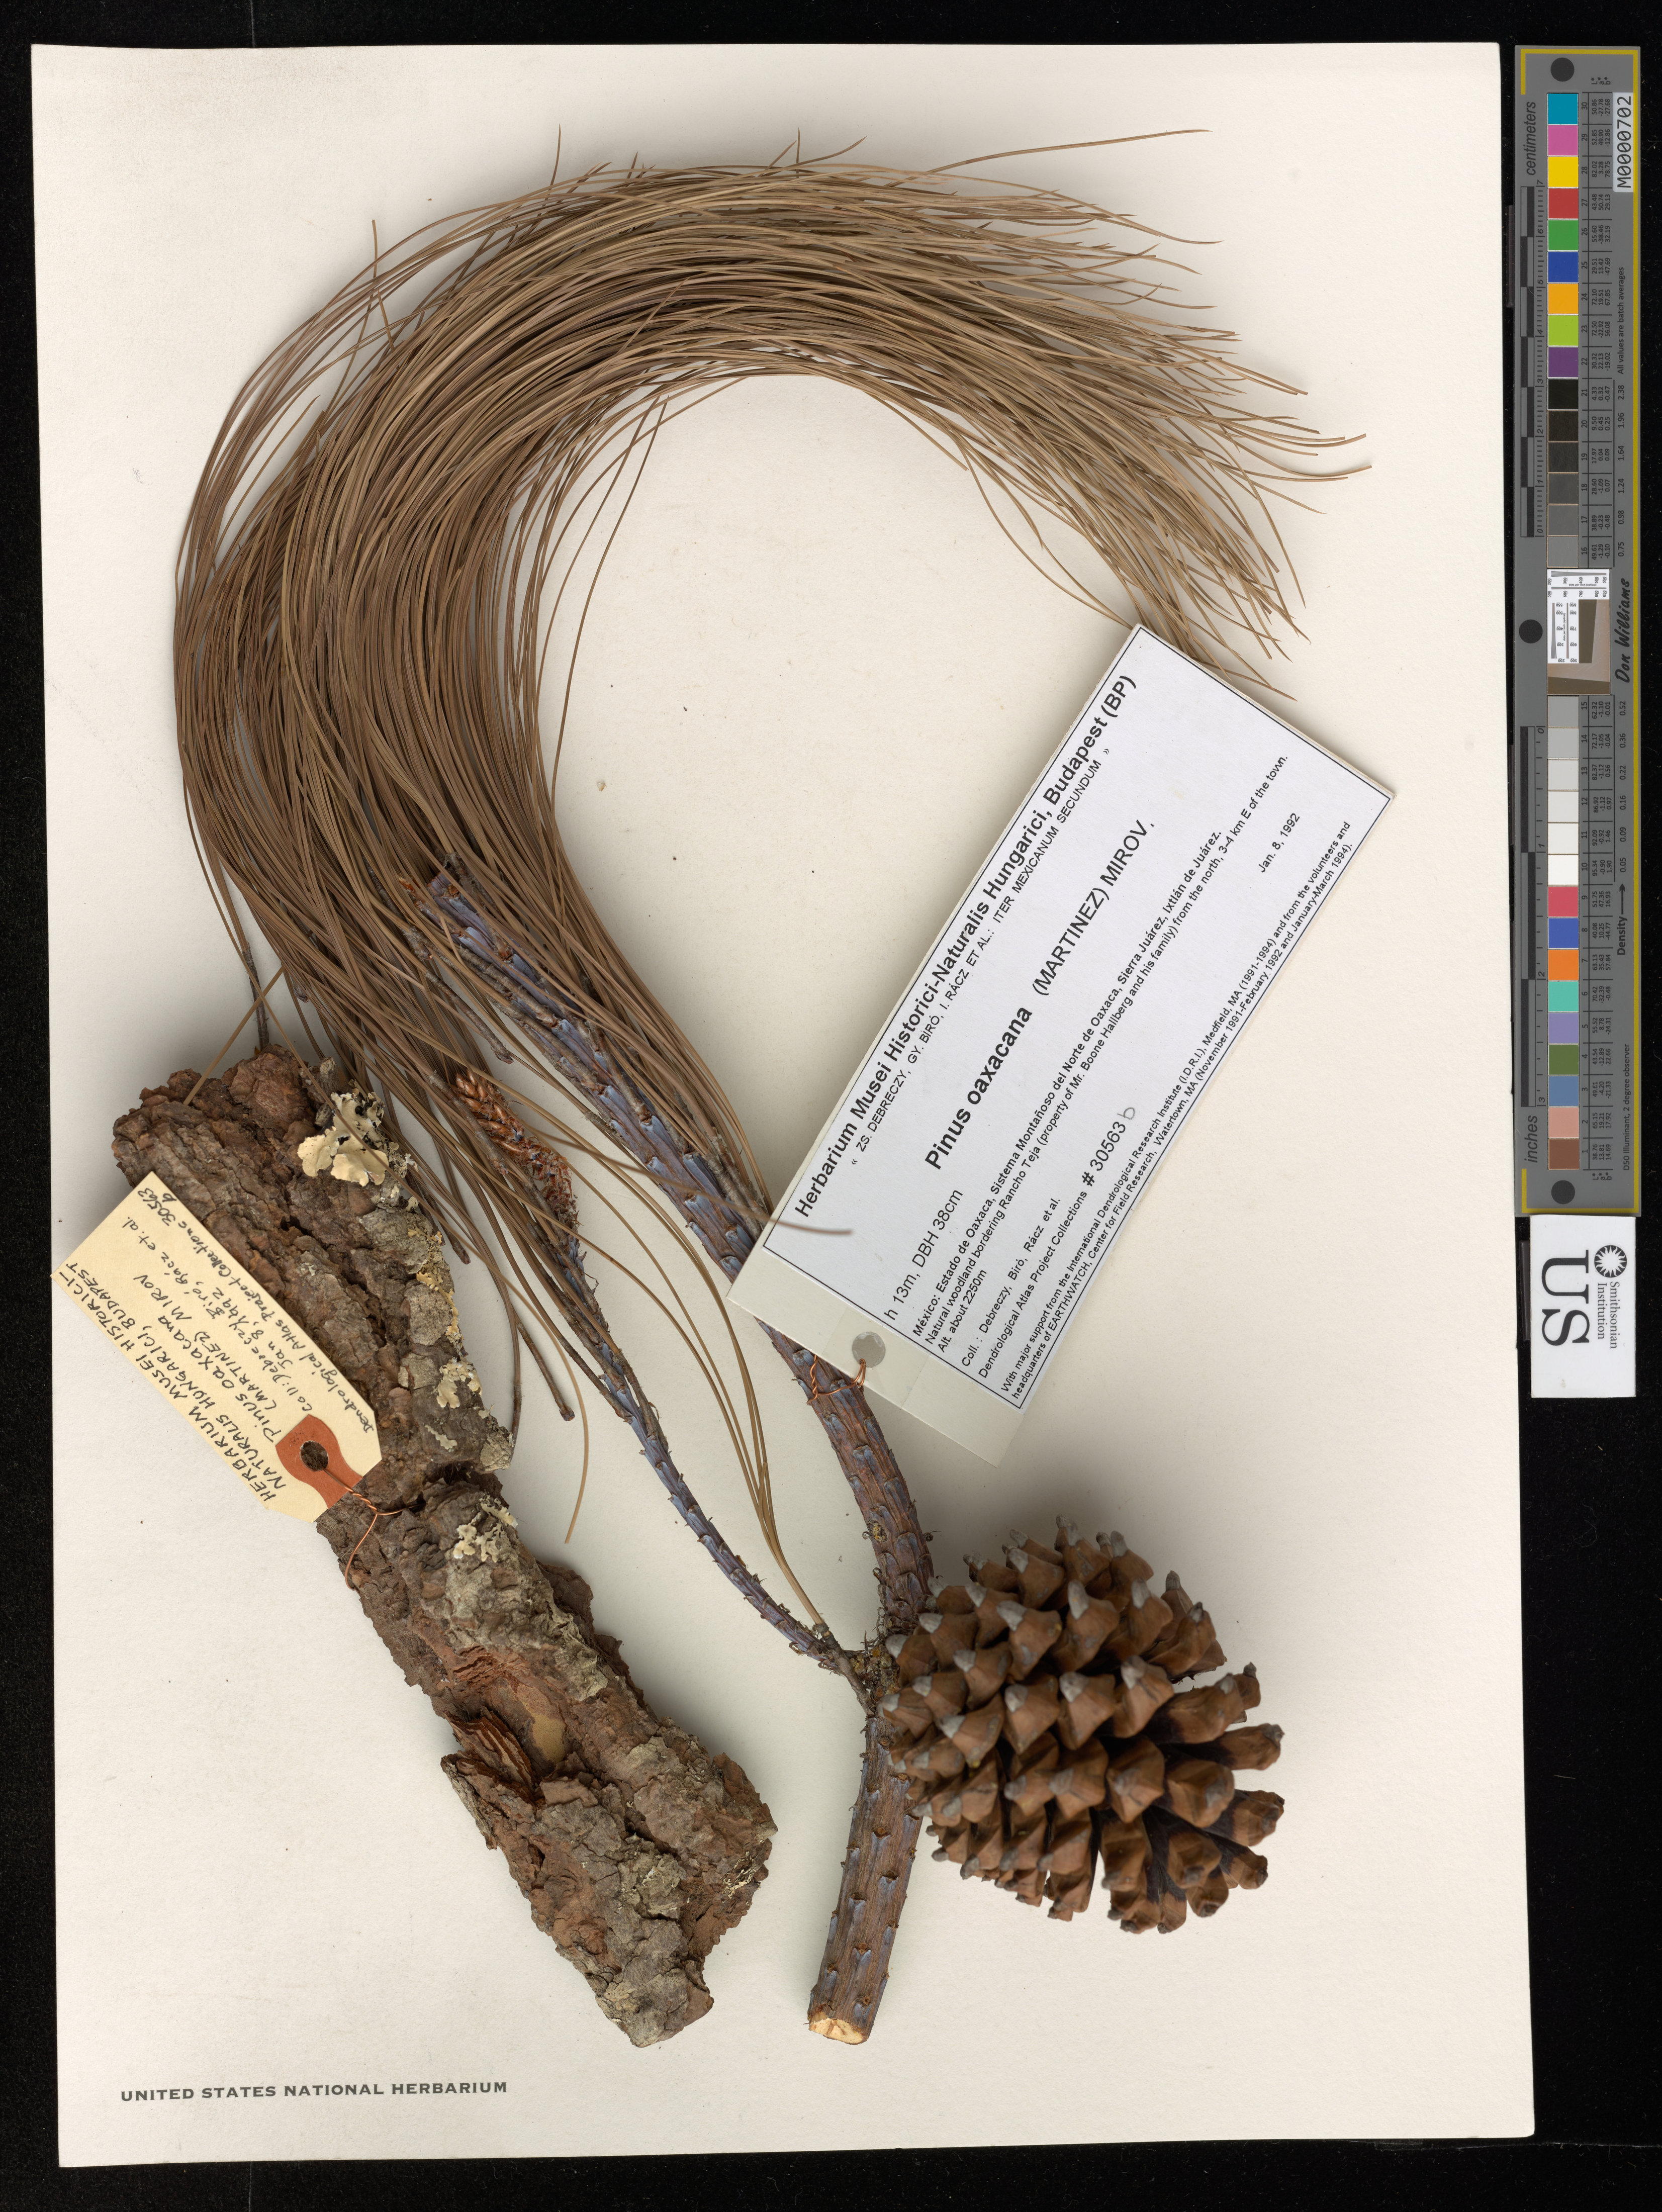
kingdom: Plantae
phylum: Tracheophyta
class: Pinopsida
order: Pinales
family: Pinaceae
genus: Pinus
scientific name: Pinus oaxacana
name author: Mirov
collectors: Z. Debreczy, G. Biro, I. Rácz & et al.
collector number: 30563 b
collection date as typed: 08 Jan 1992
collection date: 1992-01-08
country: Mexico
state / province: Oaxaca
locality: Sistema Montañoso del Norte de Oaxaca, Sierra Juárez, Ixtlán de Juárez. Natural woodland bordering Rancho Teja (property of Mr. Boone Hallberg and his family) from the north 3-4 km E of the town.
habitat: Natural woodland.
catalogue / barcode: US 3386917